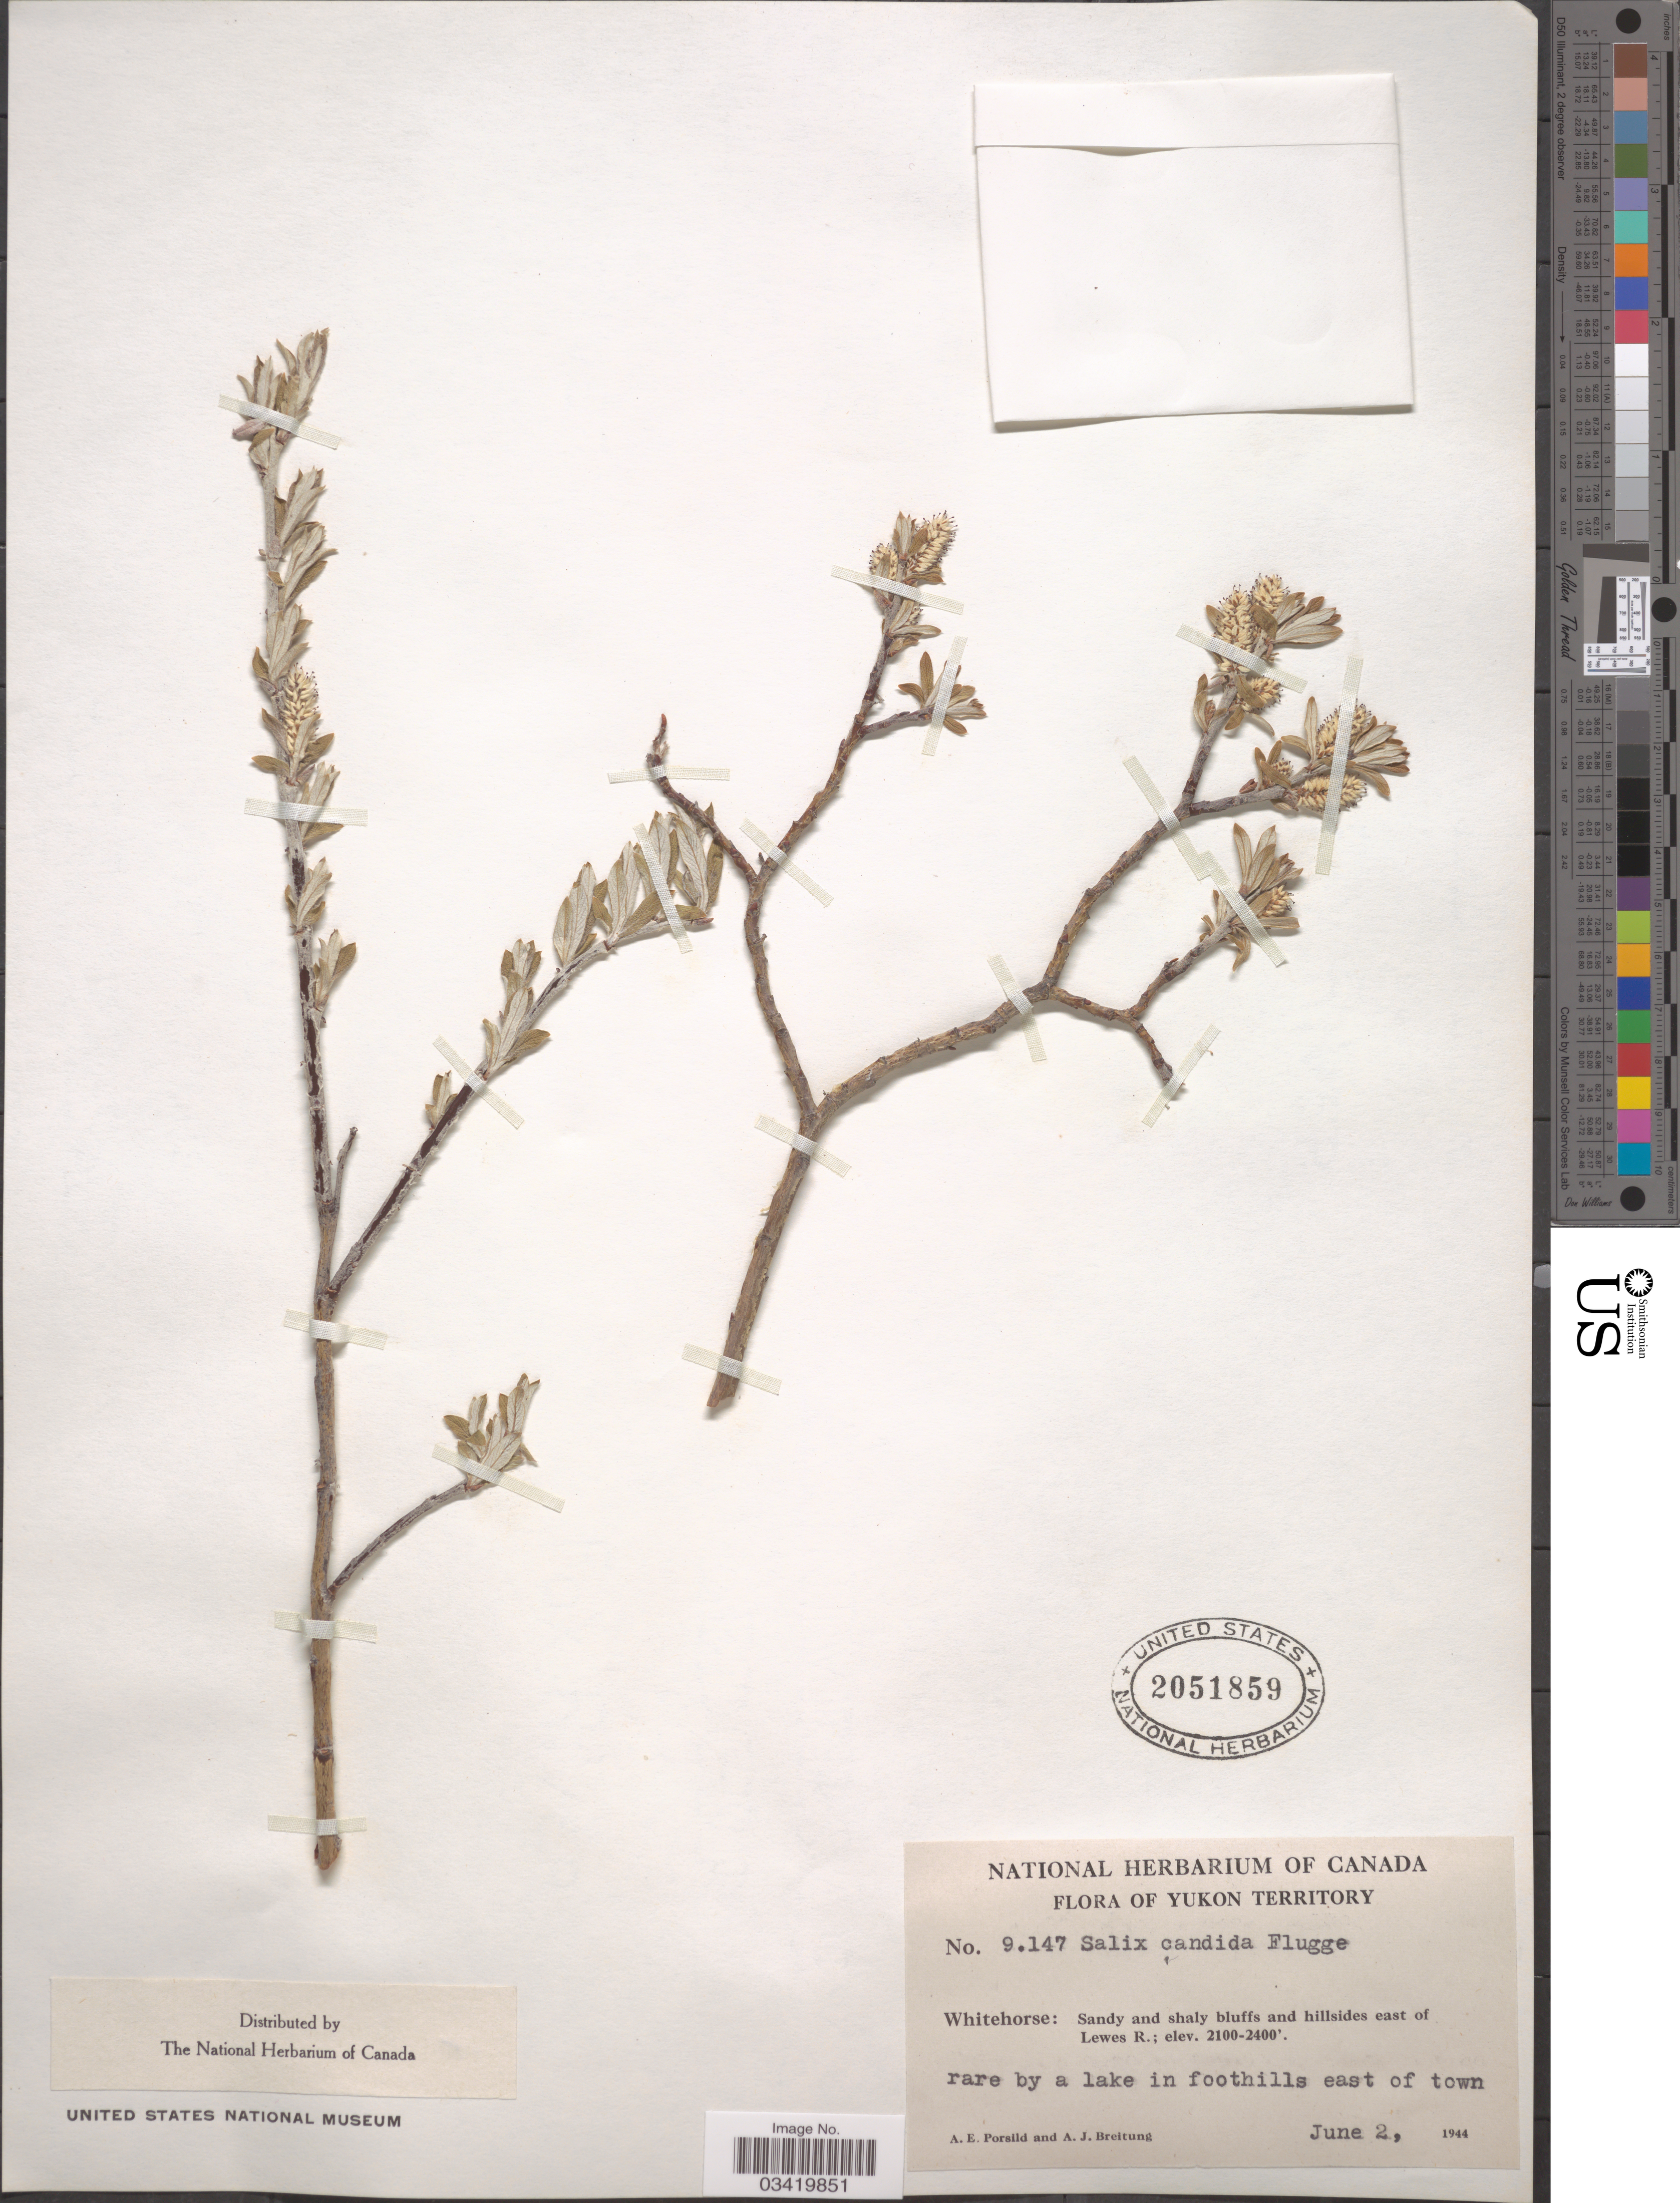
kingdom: Plantae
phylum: Tracheophyta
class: Magnoliopsida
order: Malpighiales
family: Salicaceae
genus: Salix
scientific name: Salix candida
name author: Flüggé ex Willd.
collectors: A. E. Porsild & A. Breitung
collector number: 9147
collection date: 1944-06-02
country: Canada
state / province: Yukon Territory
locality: Whitehorse: Sandy and shaly bluffs and hillsides east of Lewes R. Rare by a lake in foothills east of town.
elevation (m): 640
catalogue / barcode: US 2051859